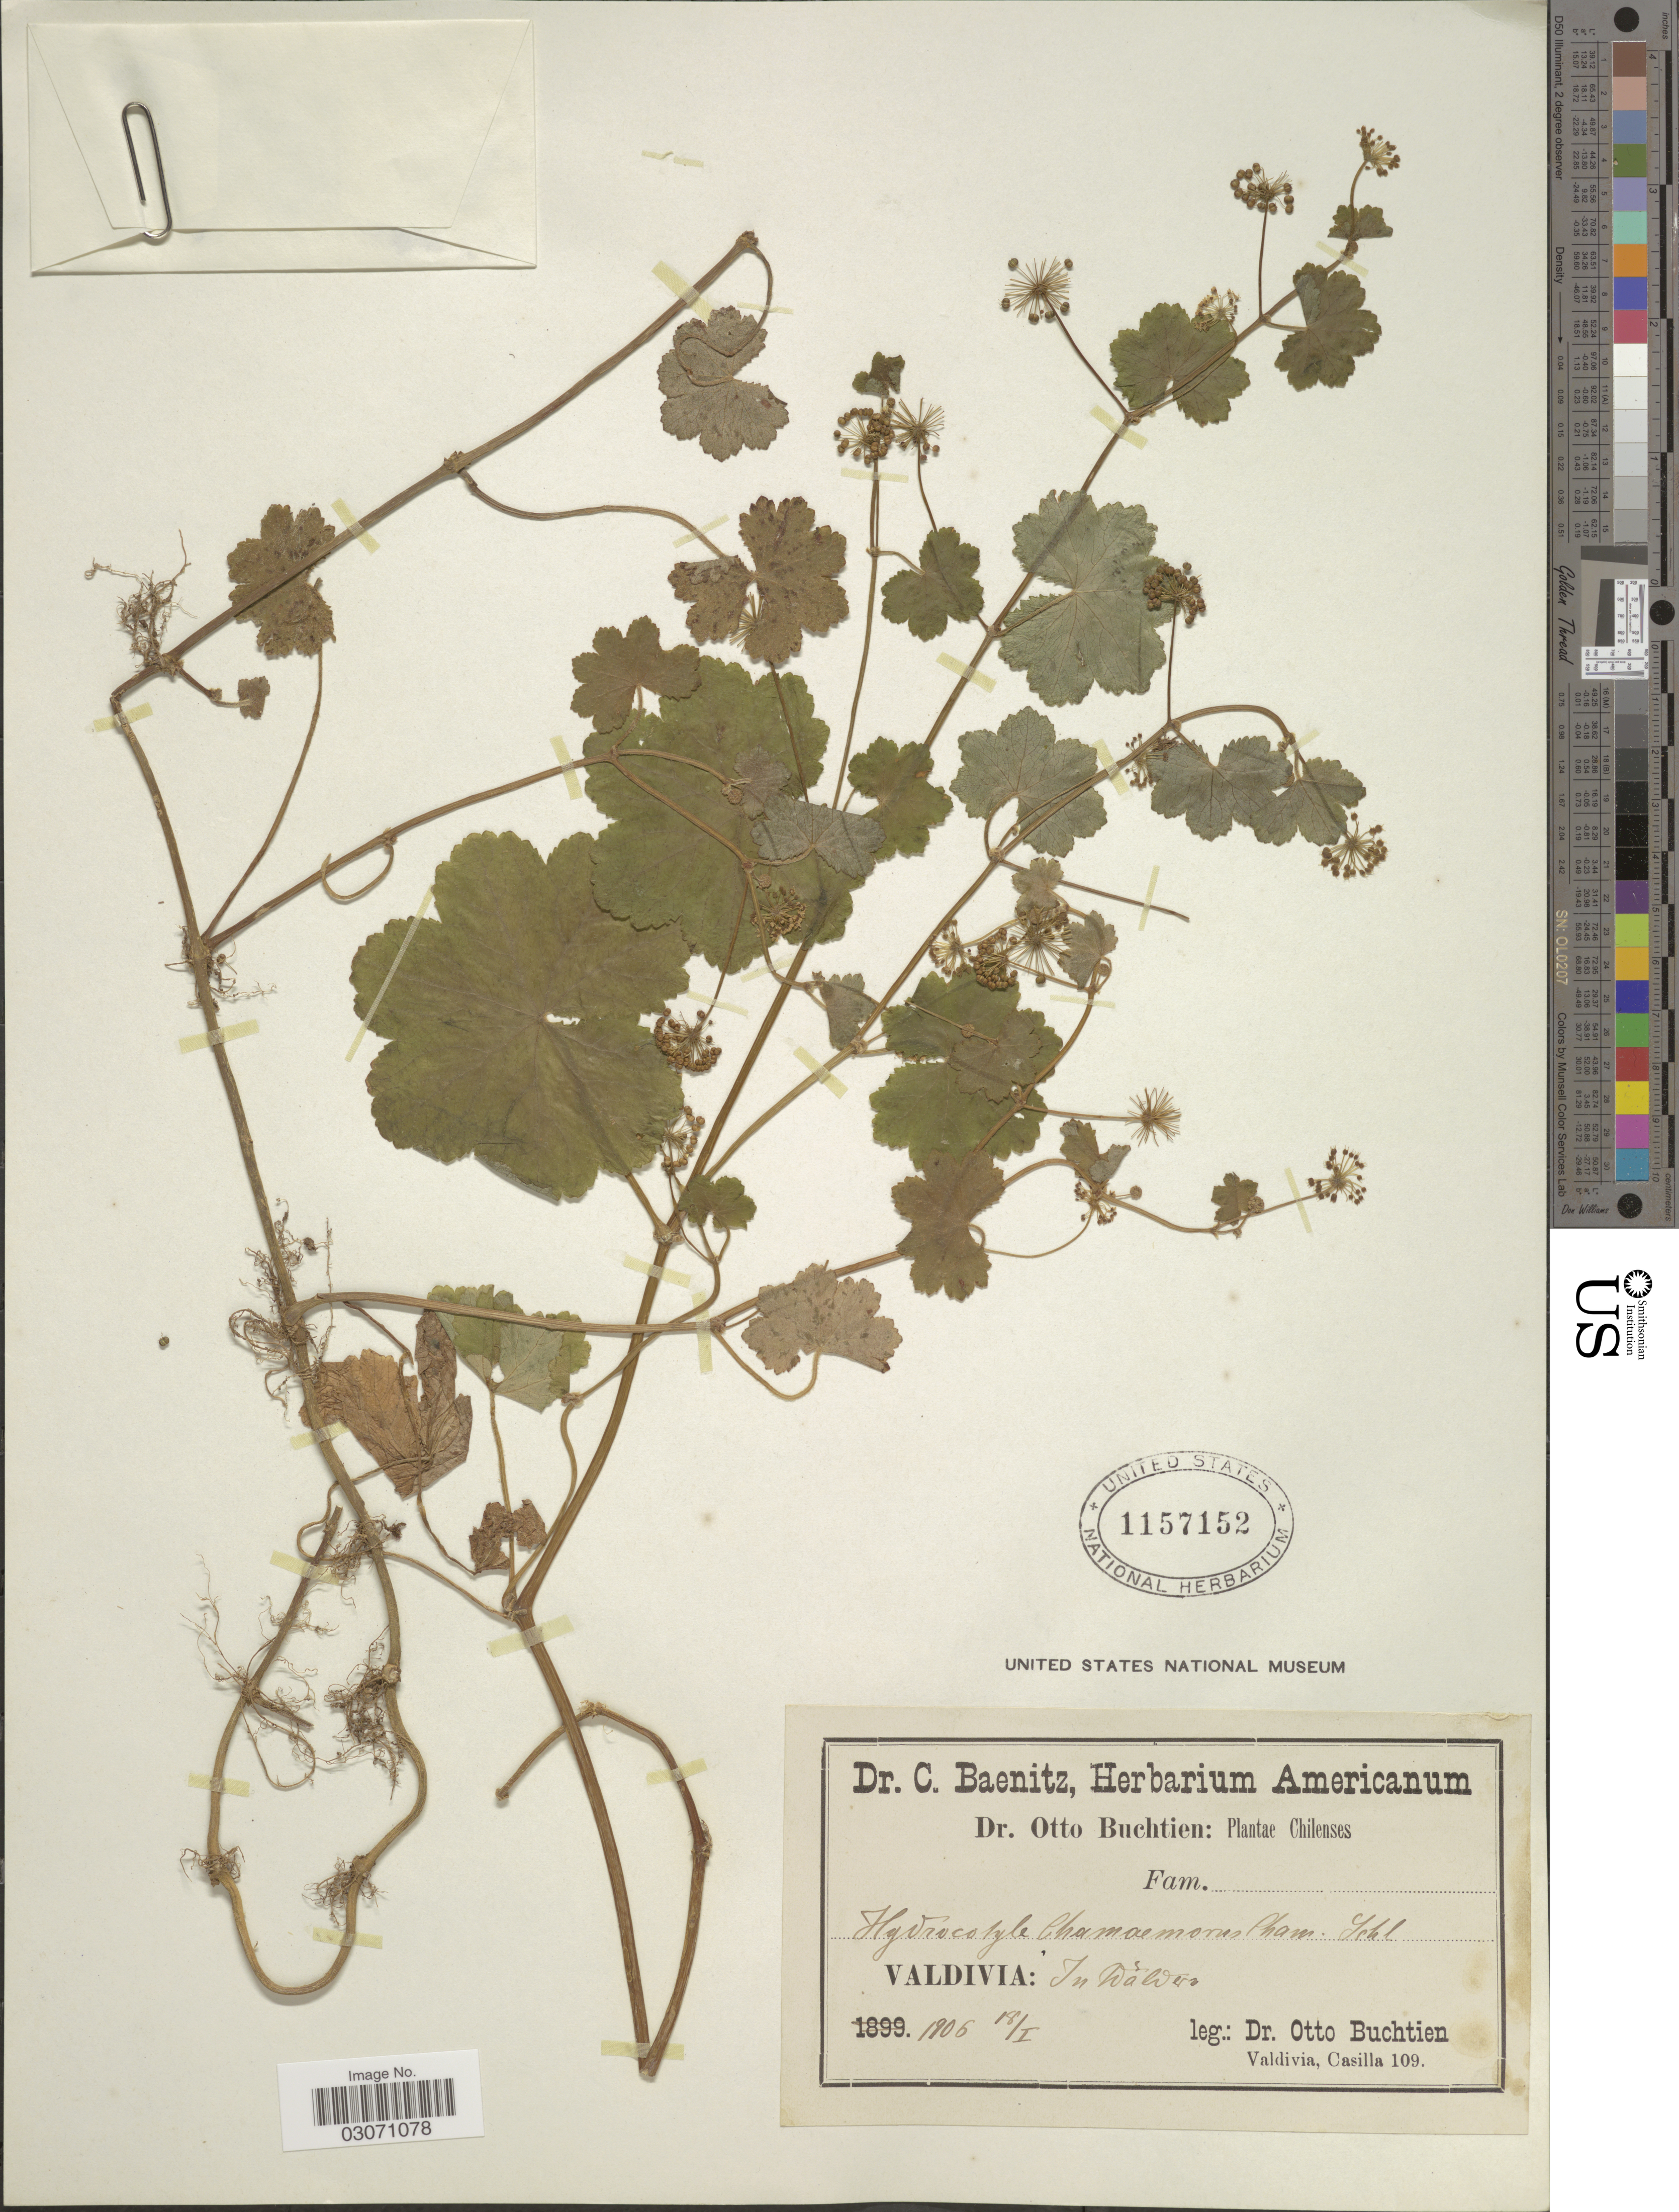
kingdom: Plantae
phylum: Tracheophyta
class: Magnoliopsida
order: Apiales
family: Araliaceae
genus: Hydrocotyle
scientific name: Hydrocotyle poeppigii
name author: DC.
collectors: O. Buchtien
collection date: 1806-01-18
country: Chile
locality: Valdivia: In Waldern.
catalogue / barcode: US 1157152